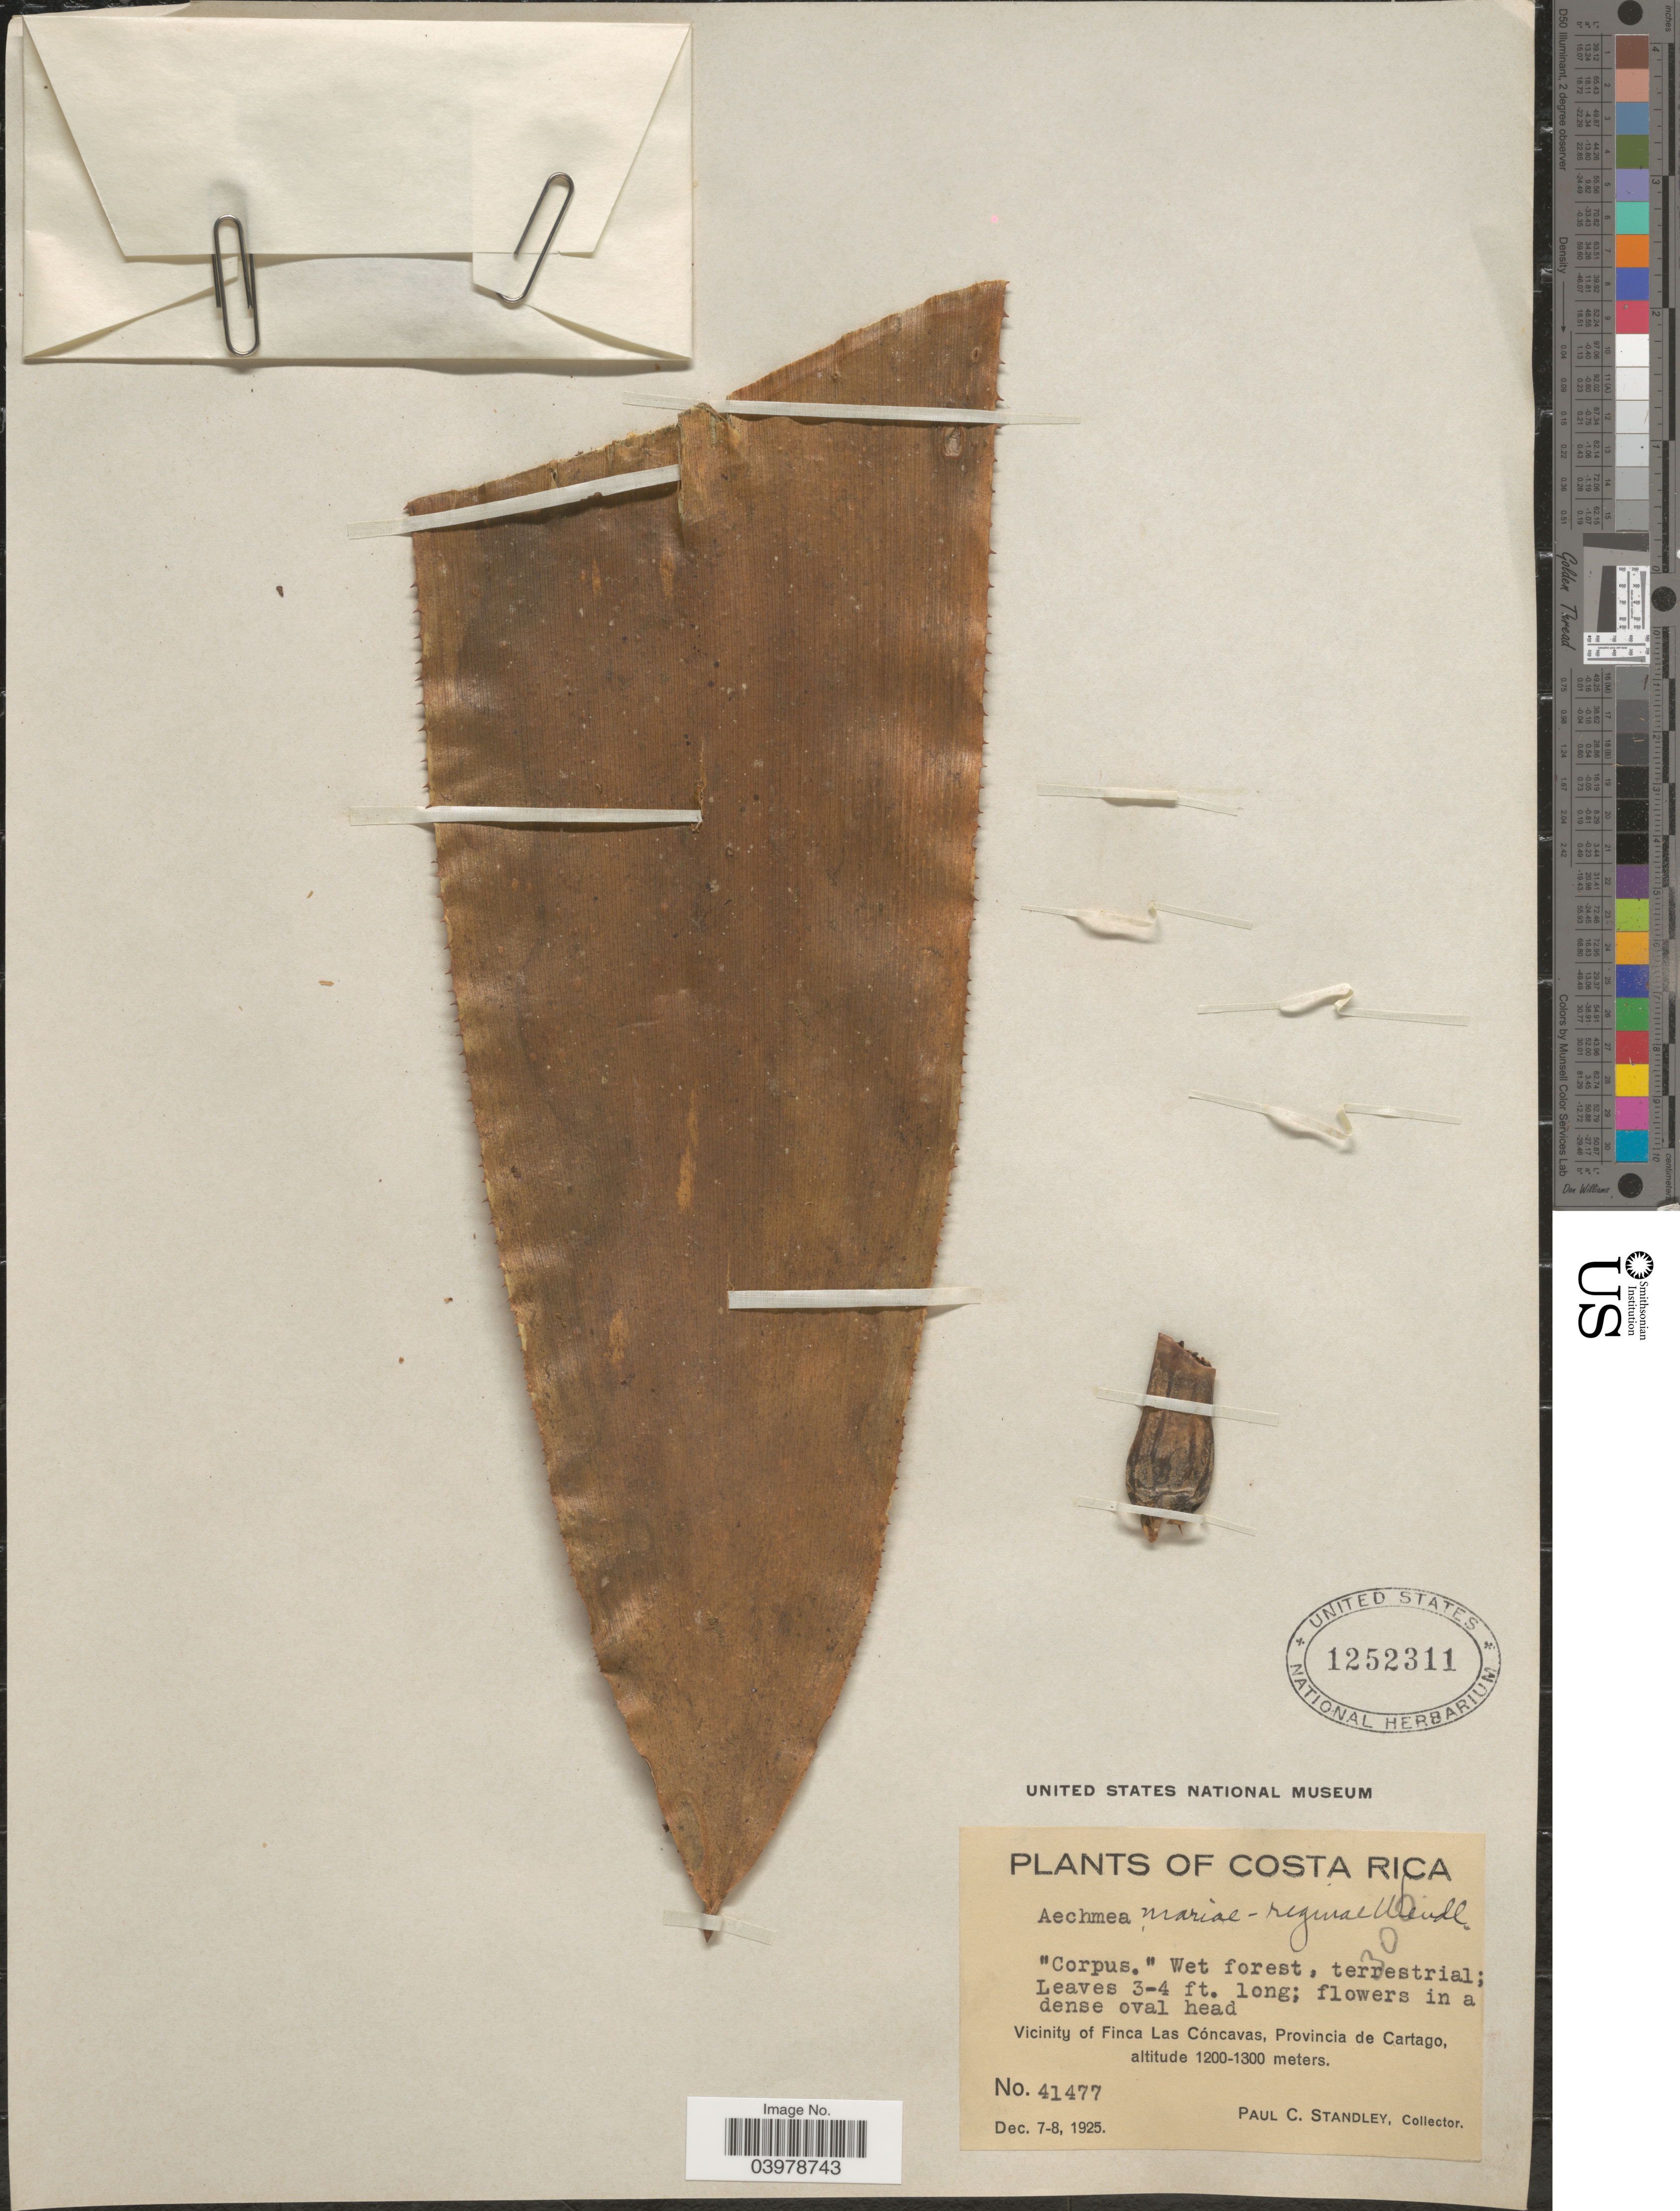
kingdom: Plantae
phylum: Tracheophyta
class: Liliopsida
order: Poales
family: Bromeliaceae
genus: Aechmea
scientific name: Aechmea mariae-reginae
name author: H. Wendl.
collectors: P. C. Standley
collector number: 41477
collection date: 1925-12-07/1925-12-08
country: Costa Rica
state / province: Cartago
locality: Vicinity of Finca Las Cóncavas.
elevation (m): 1200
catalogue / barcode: US 1252311